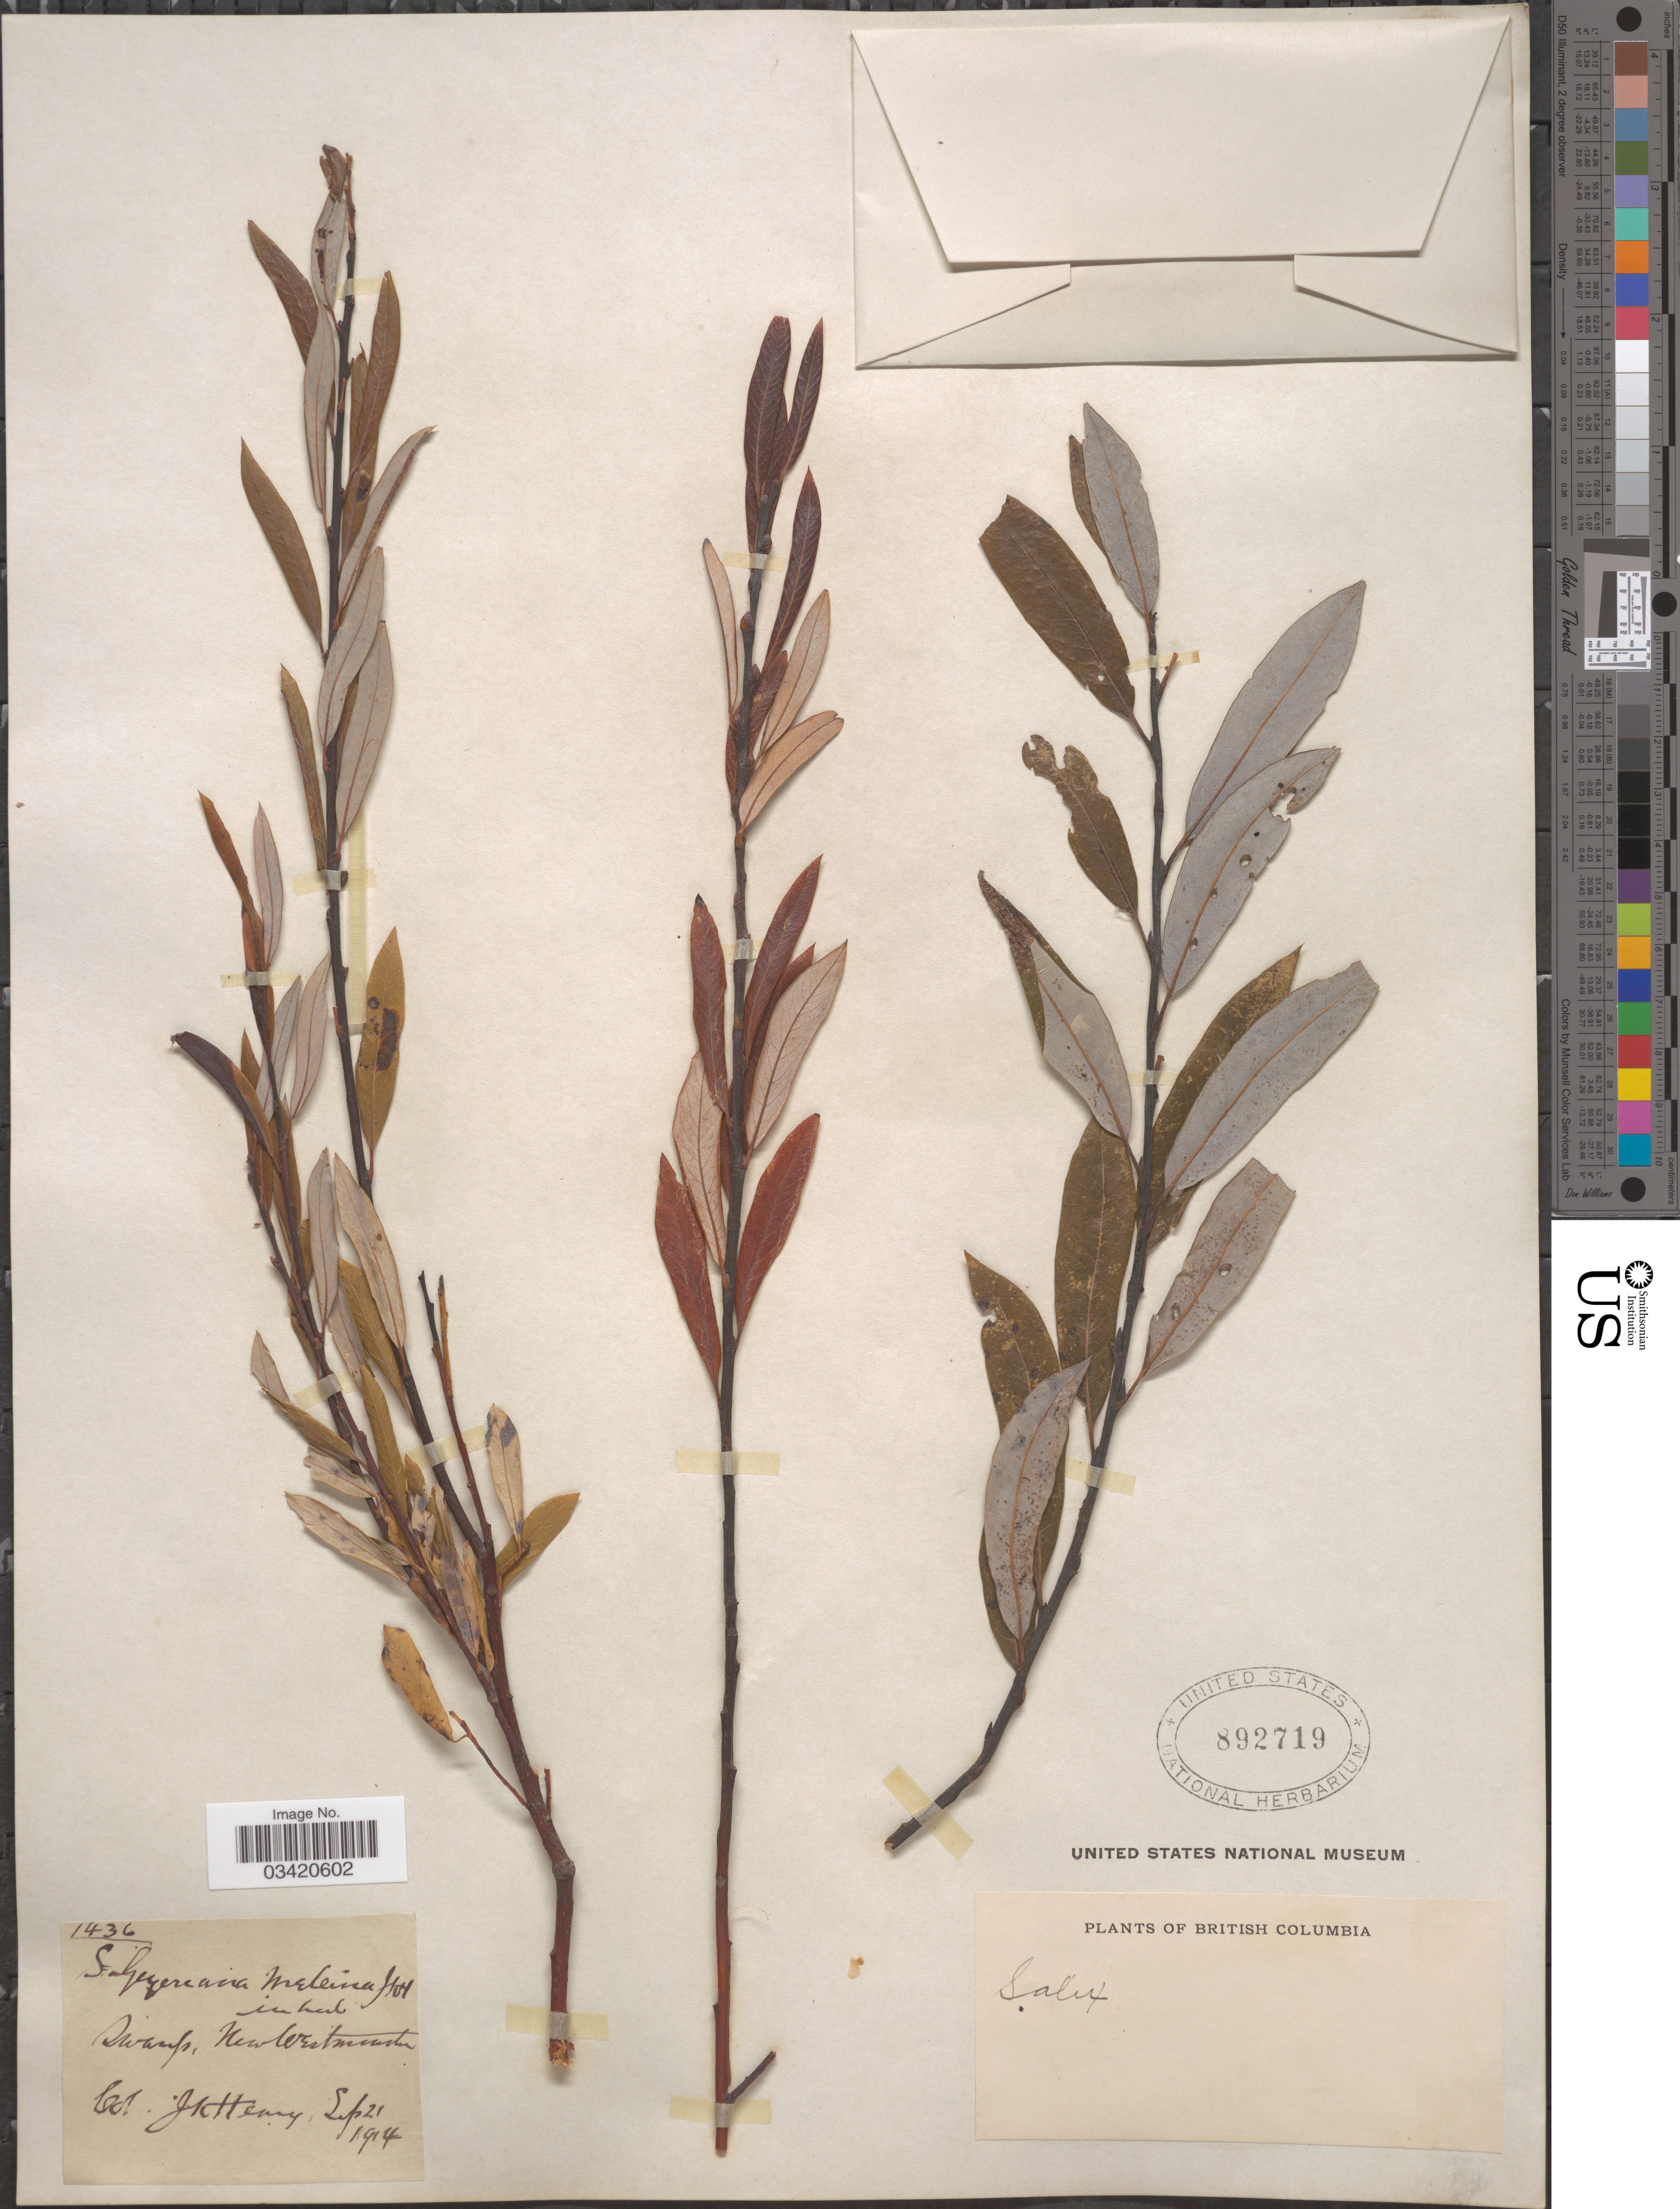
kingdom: Plantae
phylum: Tracheophyta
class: Magnoliopsida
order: Malpighiales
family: Salicaceae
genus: Salix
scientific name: Salix geyeriana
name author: Andersson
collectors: J. K. Henry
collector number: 1436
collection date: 1914-09-21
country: Canada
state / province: British Columbia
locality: Swamp, New Westminster.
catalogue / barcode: US 892719